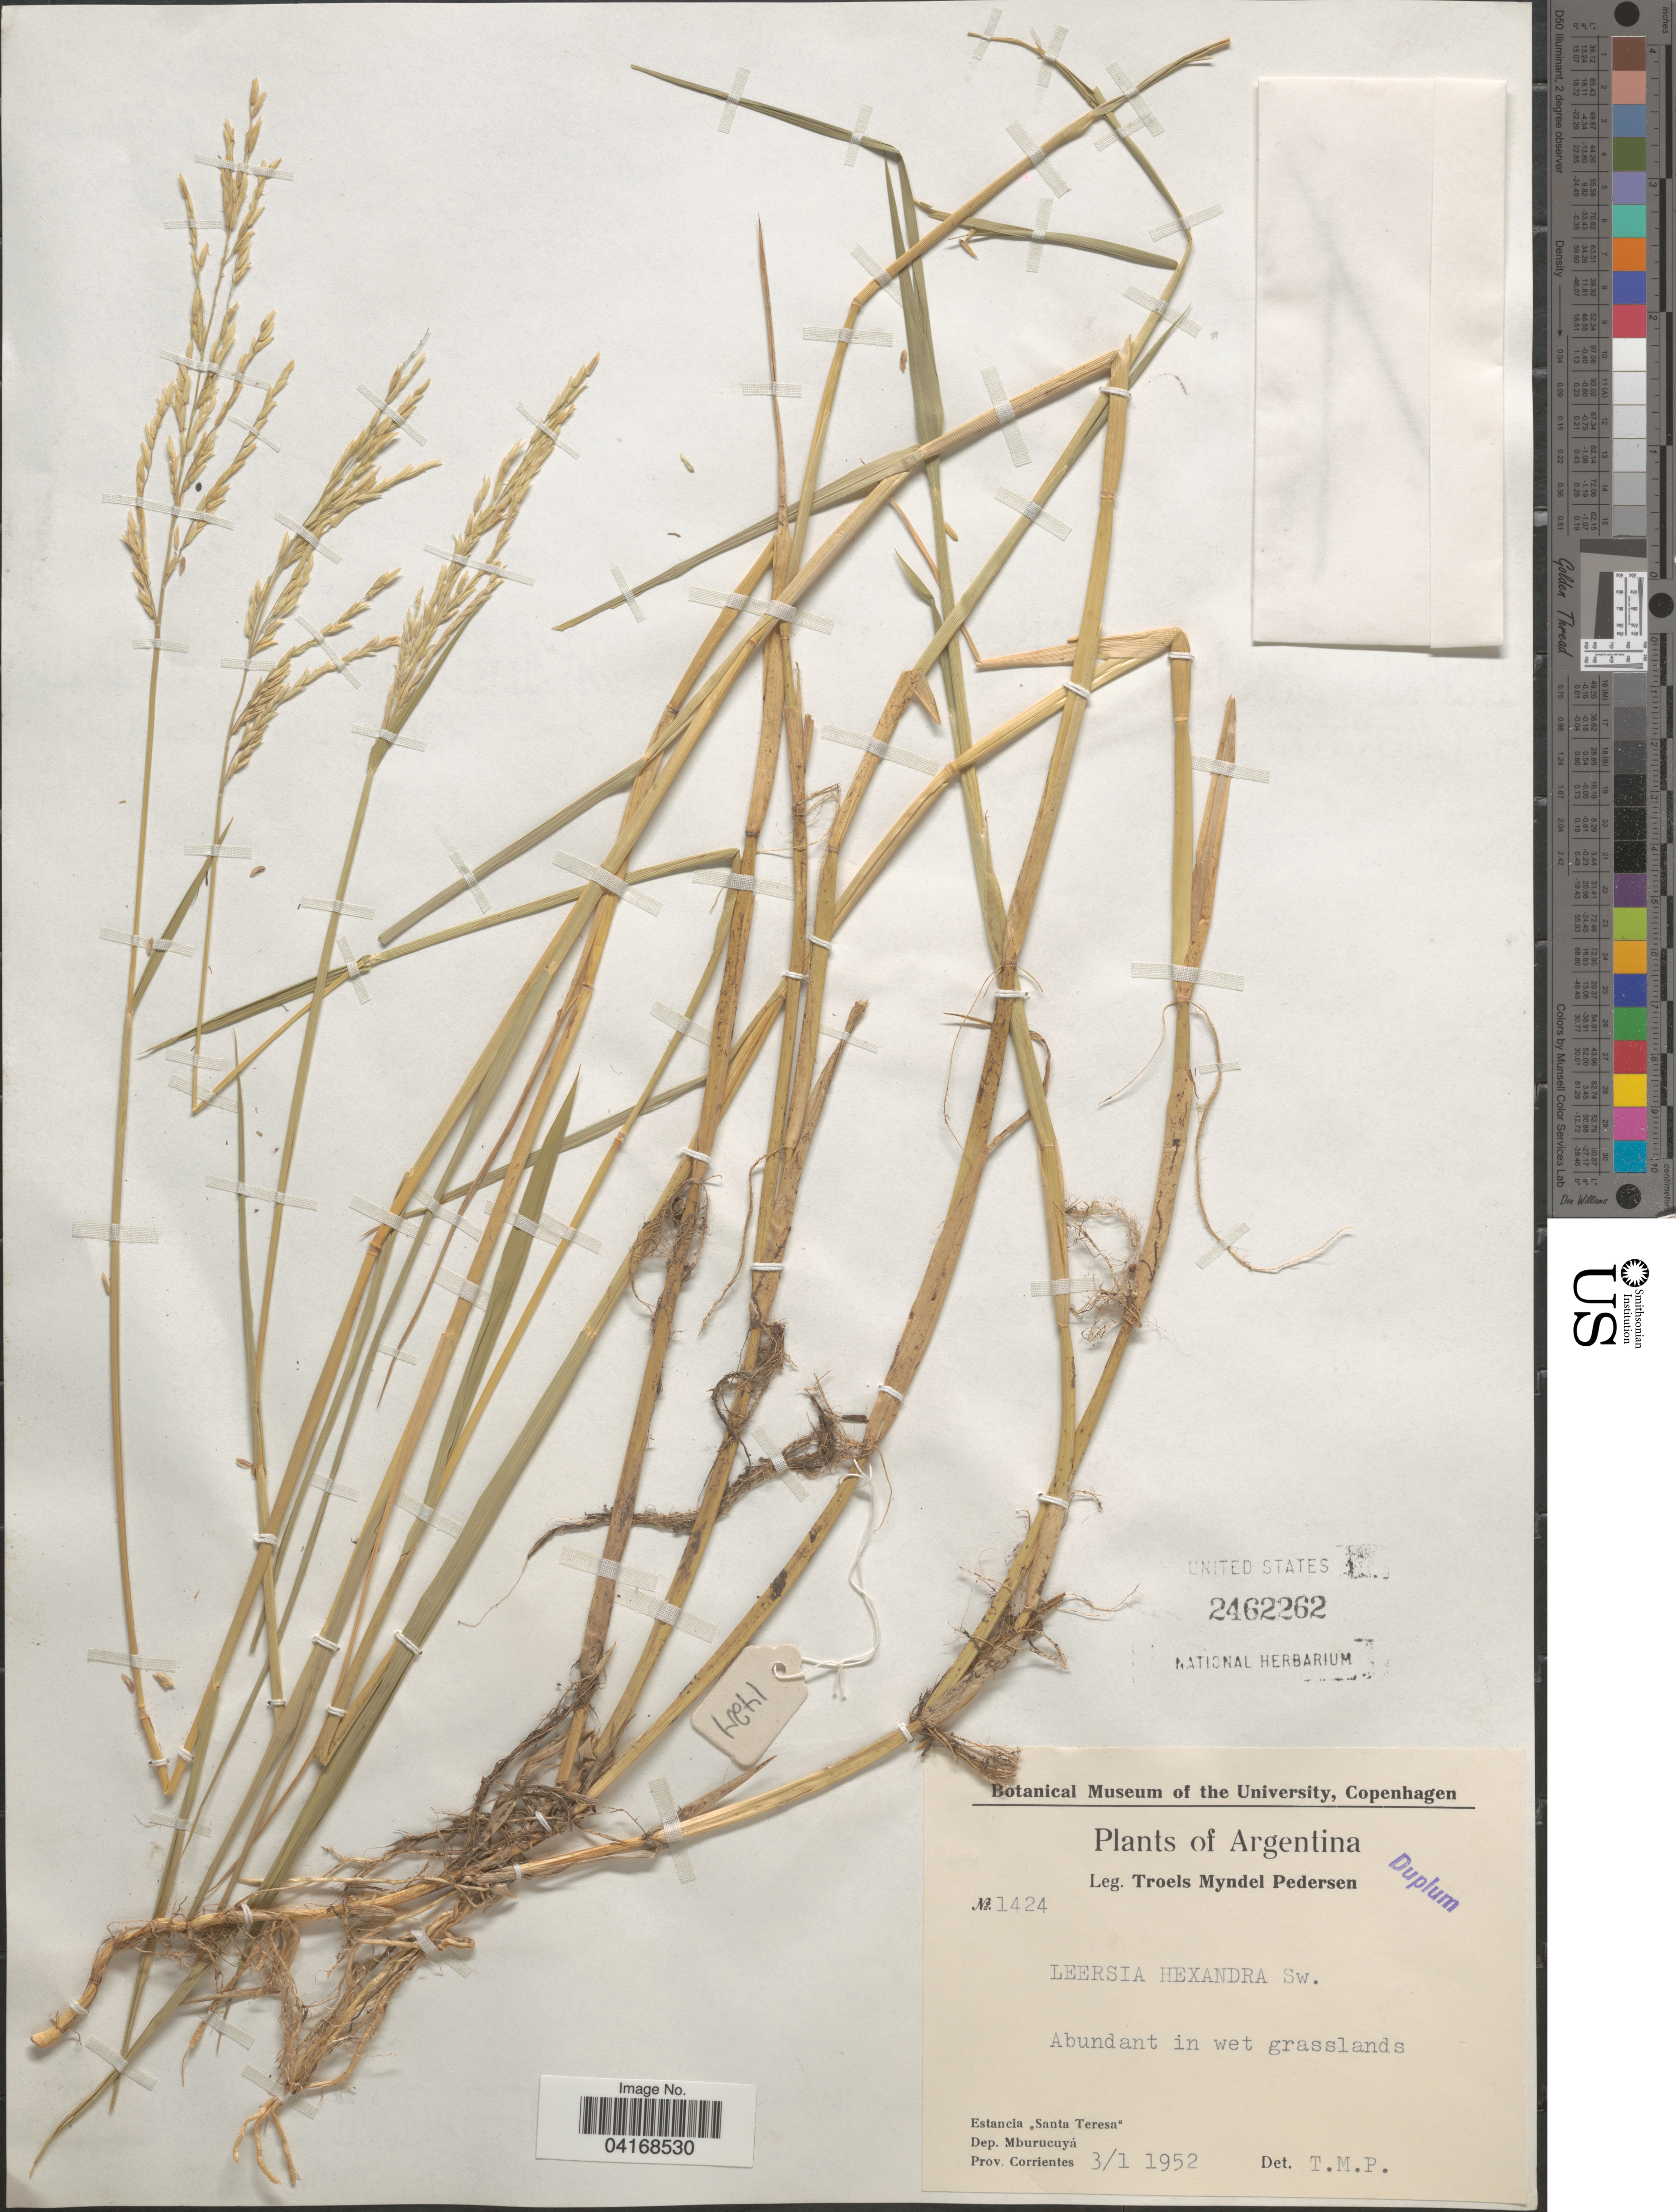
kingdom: Plantae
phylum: Tracheophyta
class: Liliopsida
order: Poales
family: Poaceae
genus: Leersia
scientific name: Leersia hexandra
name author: Sw.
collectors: T. Pederson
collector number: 1424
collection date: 1952-01-03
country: Argentina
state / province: Corrientes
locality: Estancia ,,Santa Teresa'. Dep. Mburucuyá.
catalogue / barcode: US 2462262